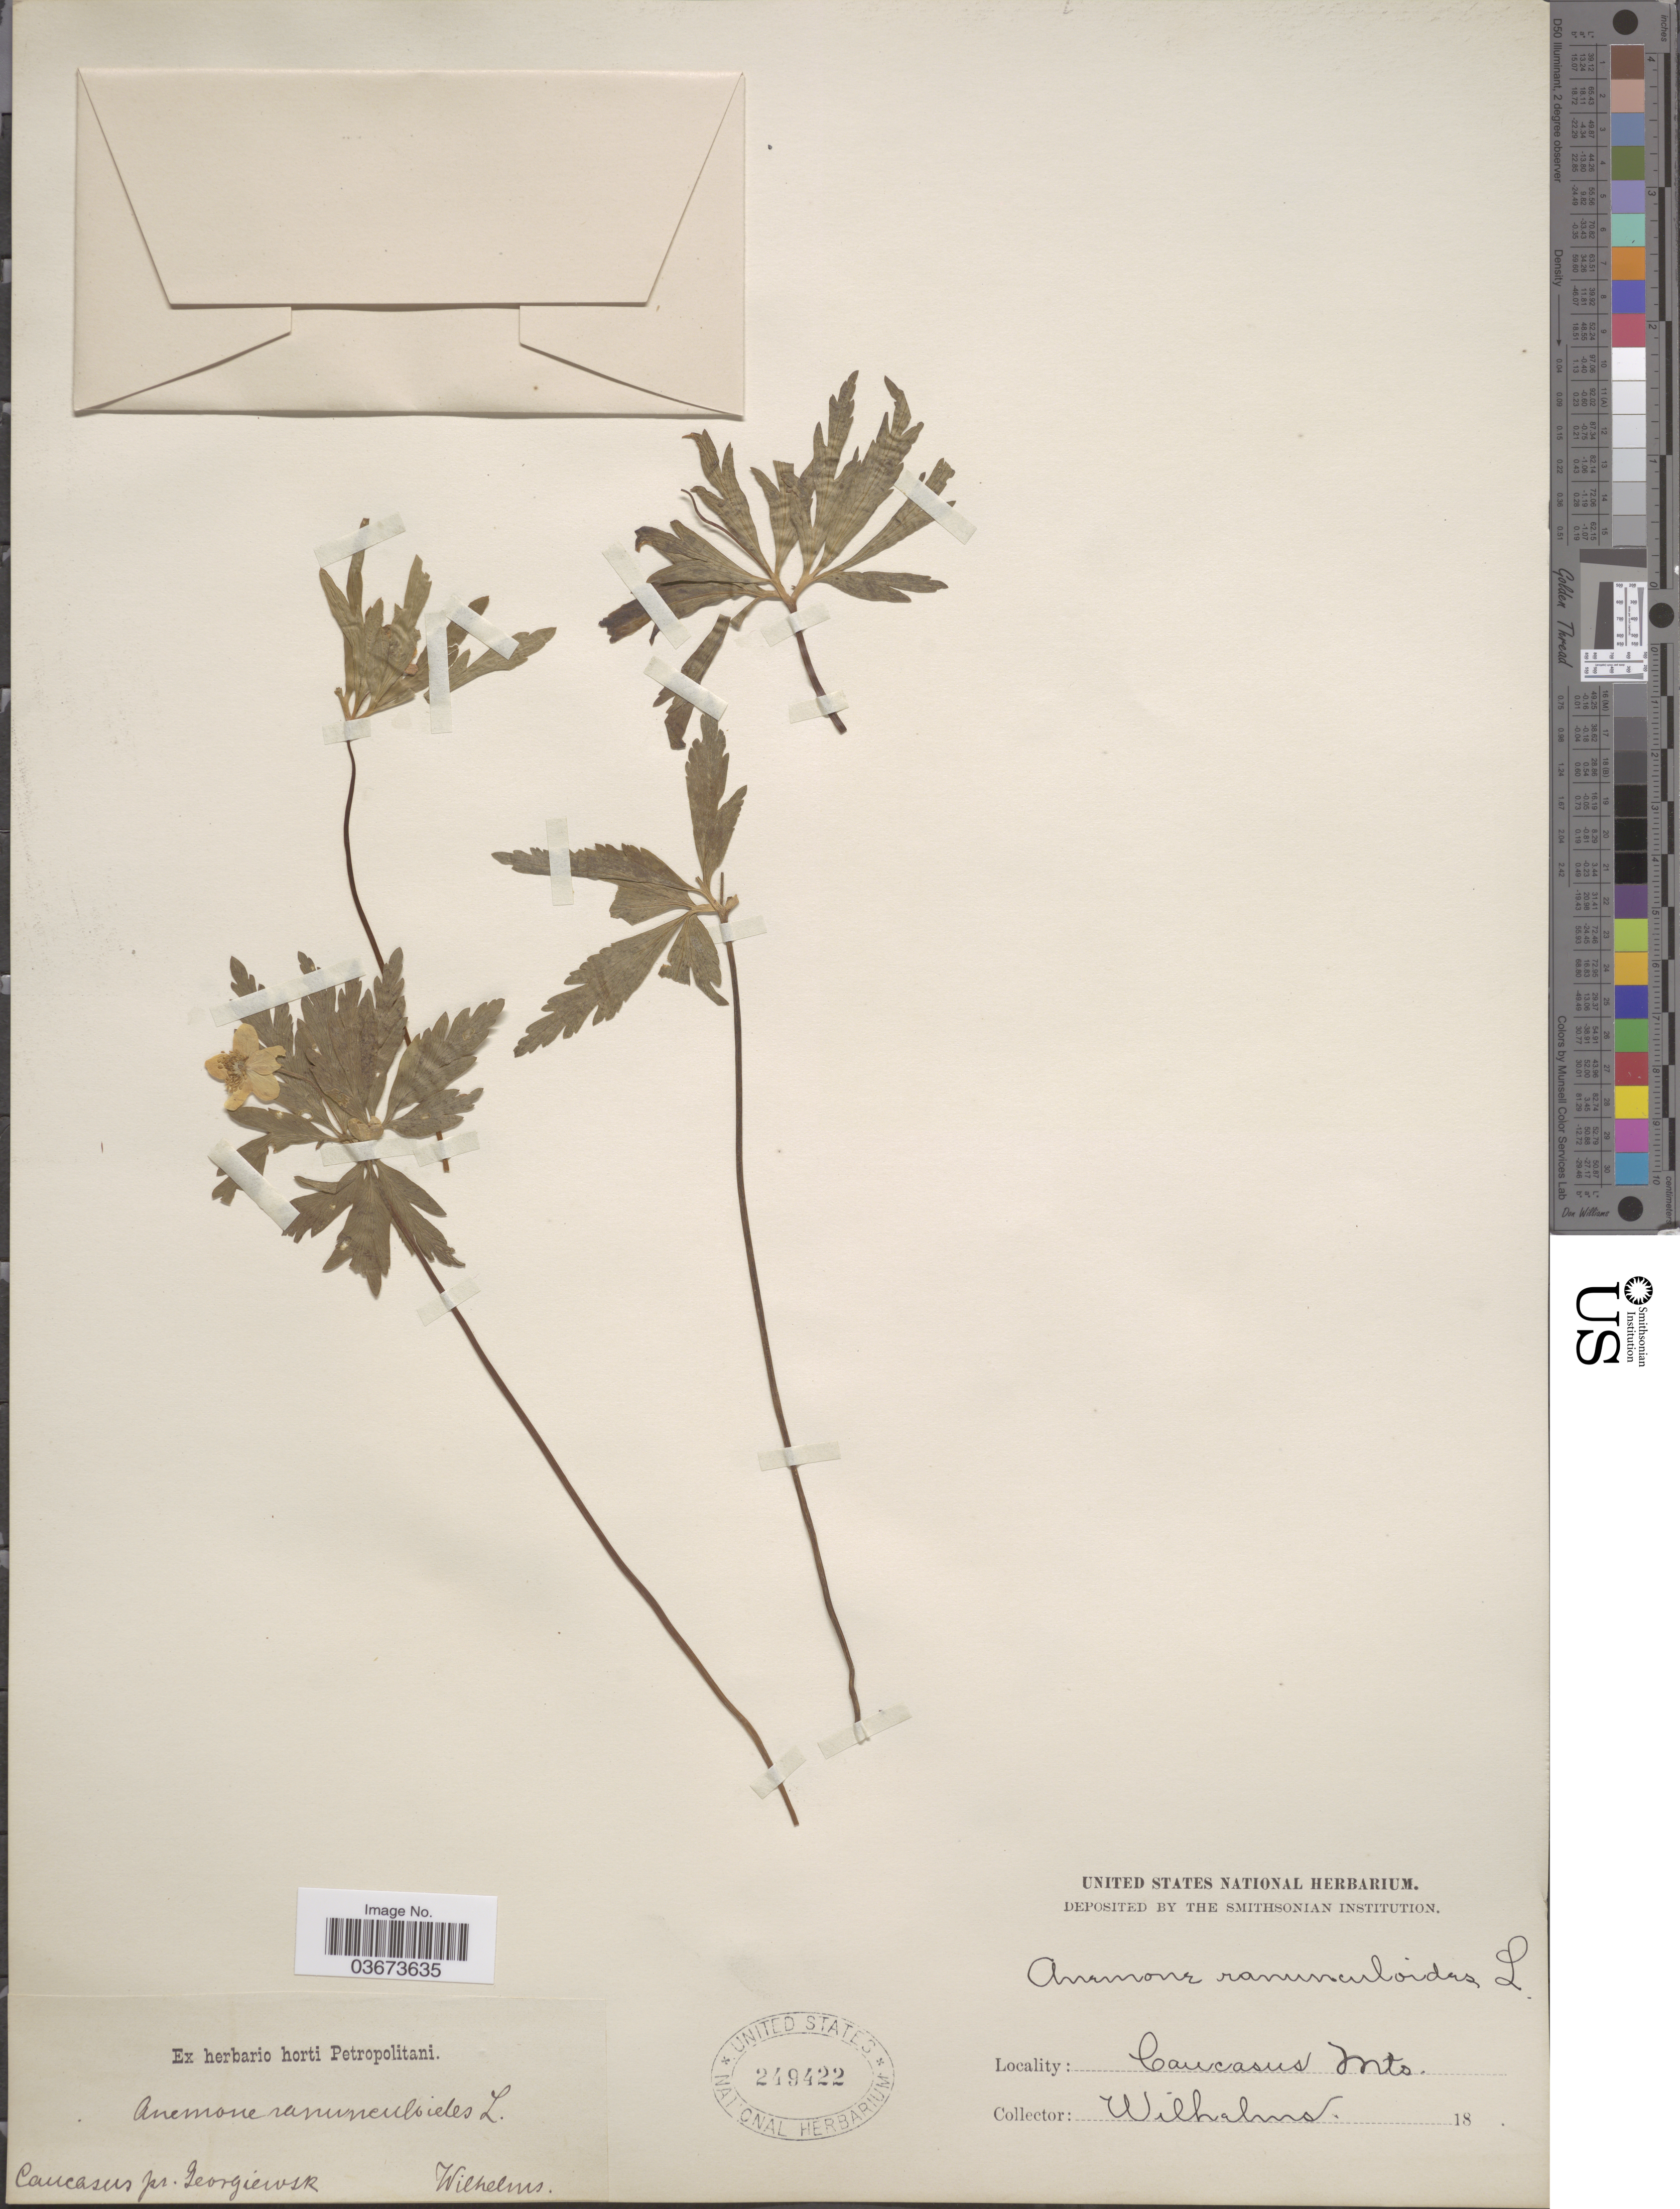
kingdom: Plantae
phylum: Tracheophyta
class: Magnoliopsida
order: Ranunculales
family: Ranunculaceae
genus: Anemone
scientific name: Anemone ranunculoides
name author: L.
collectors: C. Wilhelms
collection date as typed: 18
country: Russian Federation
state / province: Stavropol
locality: Caucasus pr. Georgiewsk. Caucasus Mts.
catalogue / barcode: US 249422